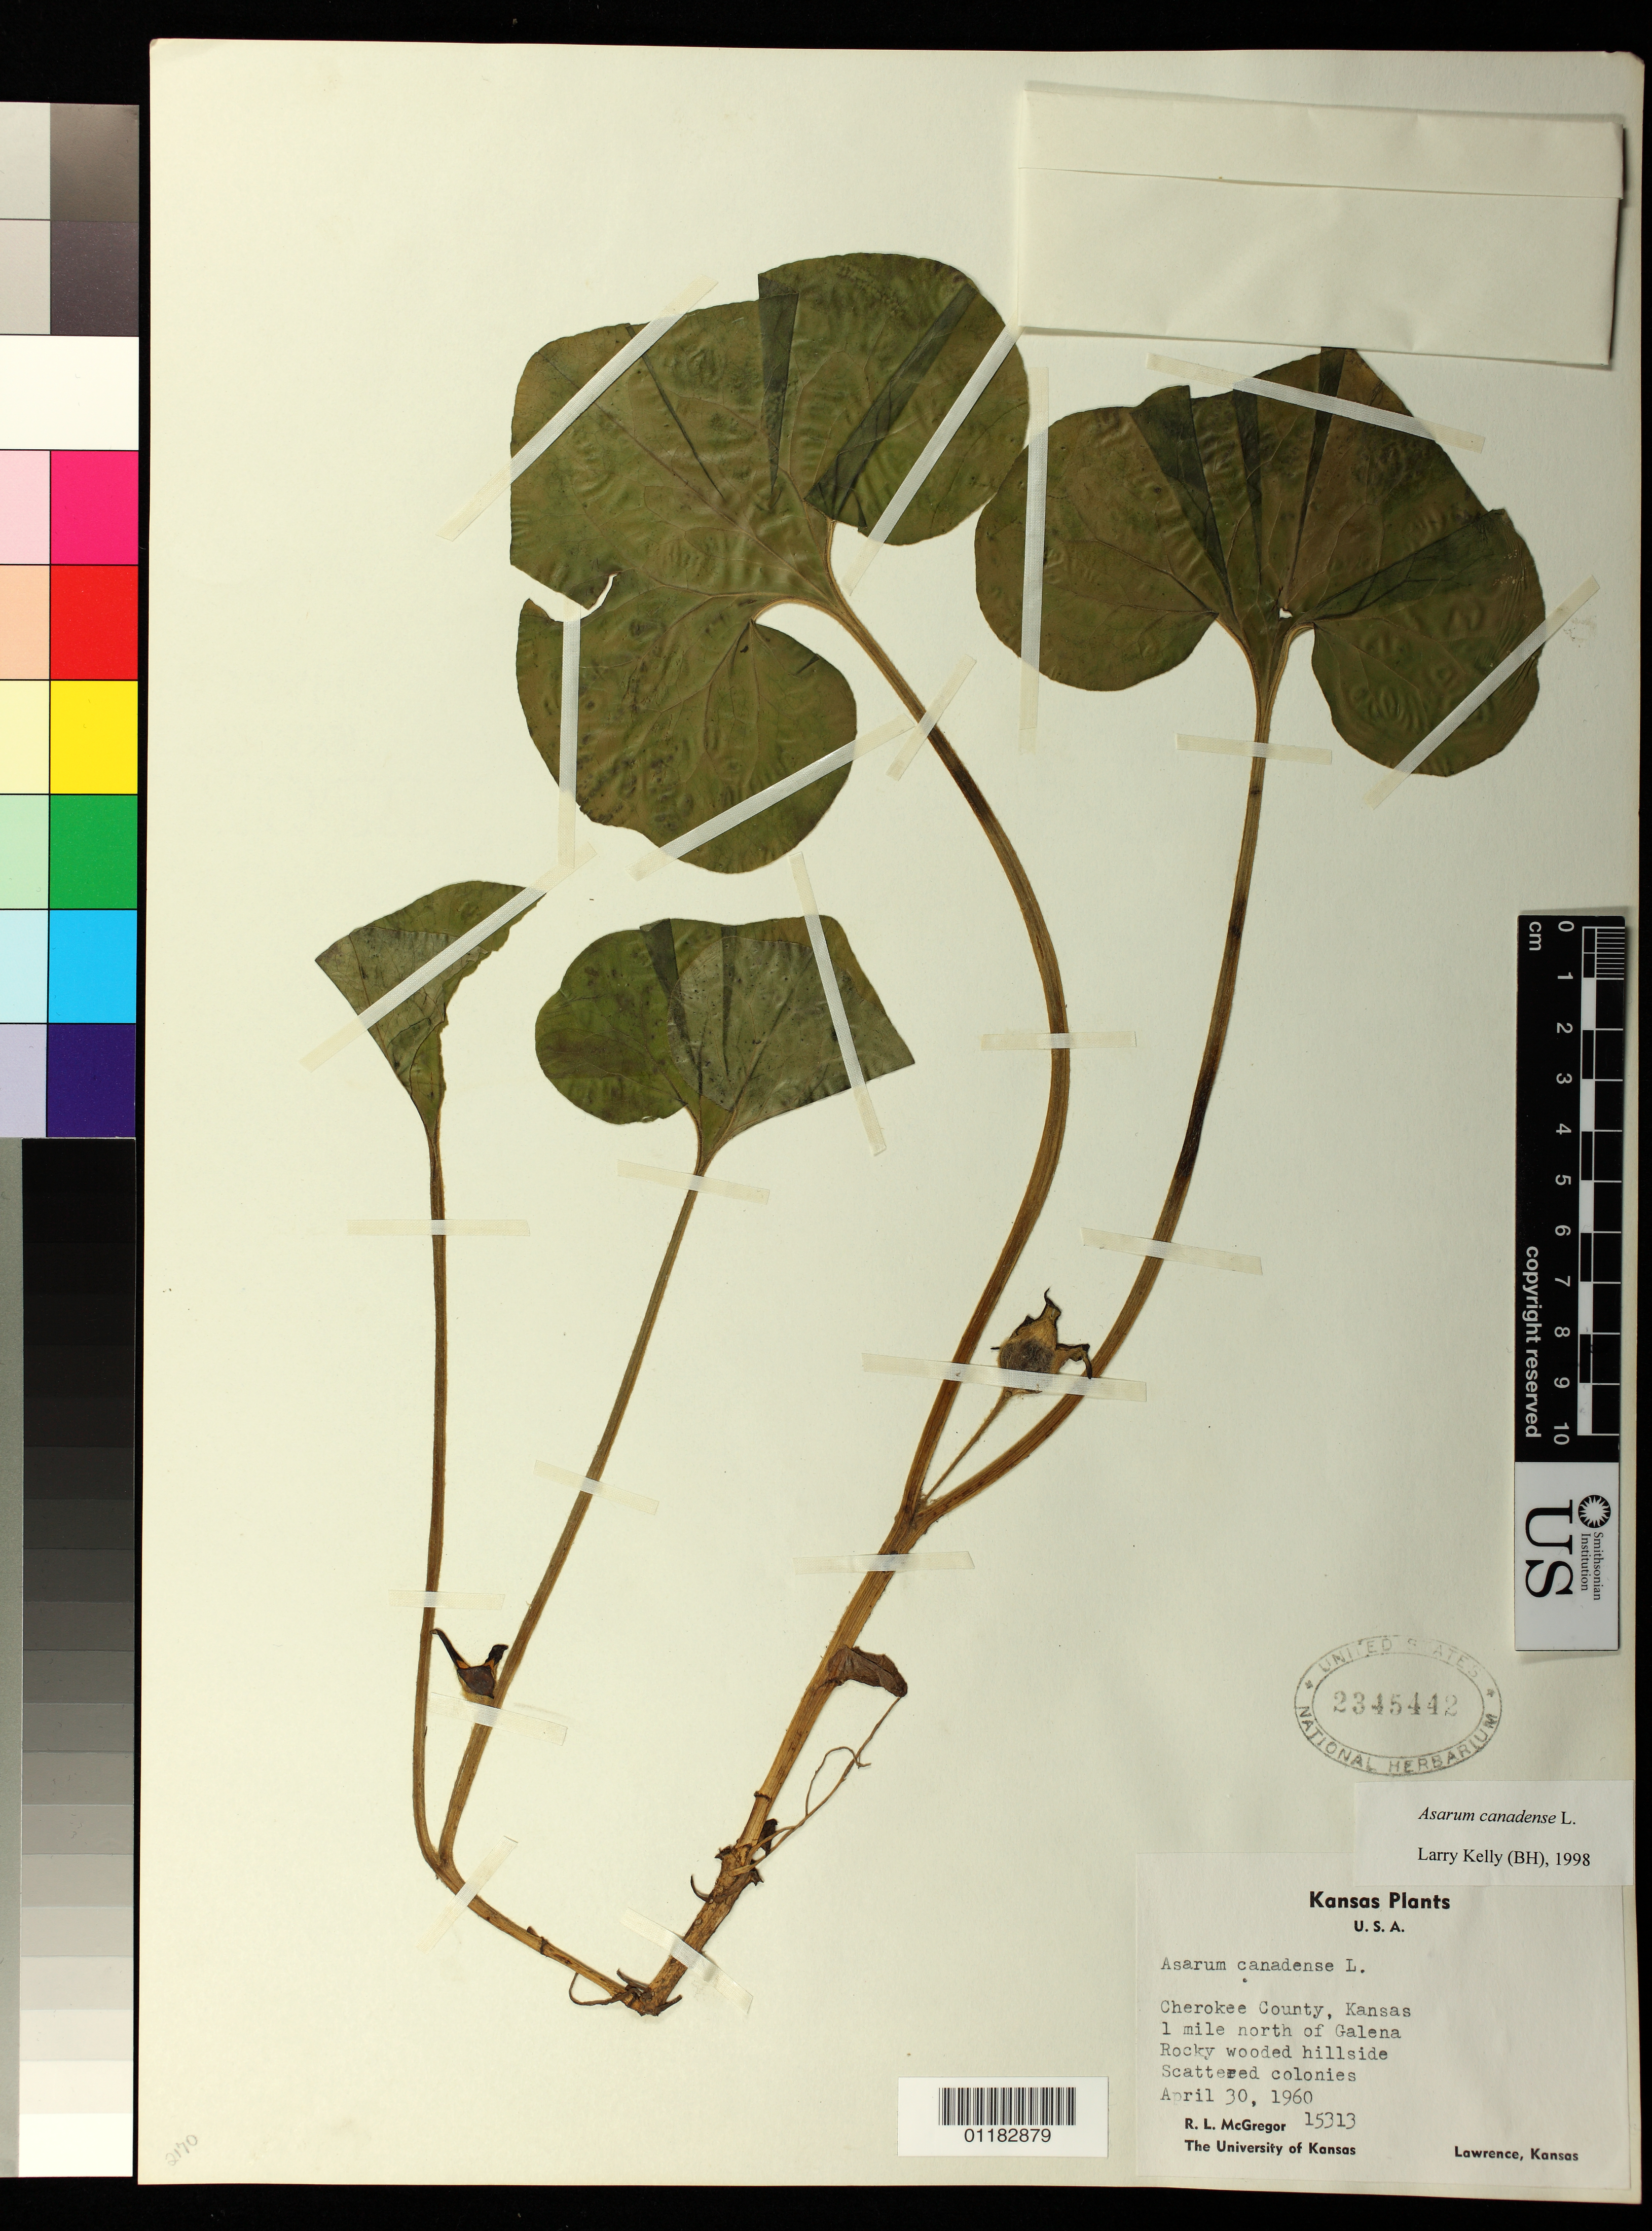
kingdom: Plantae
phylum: Tracheophyta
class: Magnoliopsida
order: Piperales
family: Aristolochiaceae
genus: Asarum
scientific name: Asarum canadense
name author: L.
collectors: R. McGregor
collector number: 15313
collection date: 1960-04-30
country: United States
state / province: Kansas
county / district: Cherokee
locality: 1 mile north of Galena, Cherokee County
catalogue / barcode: US 2345442